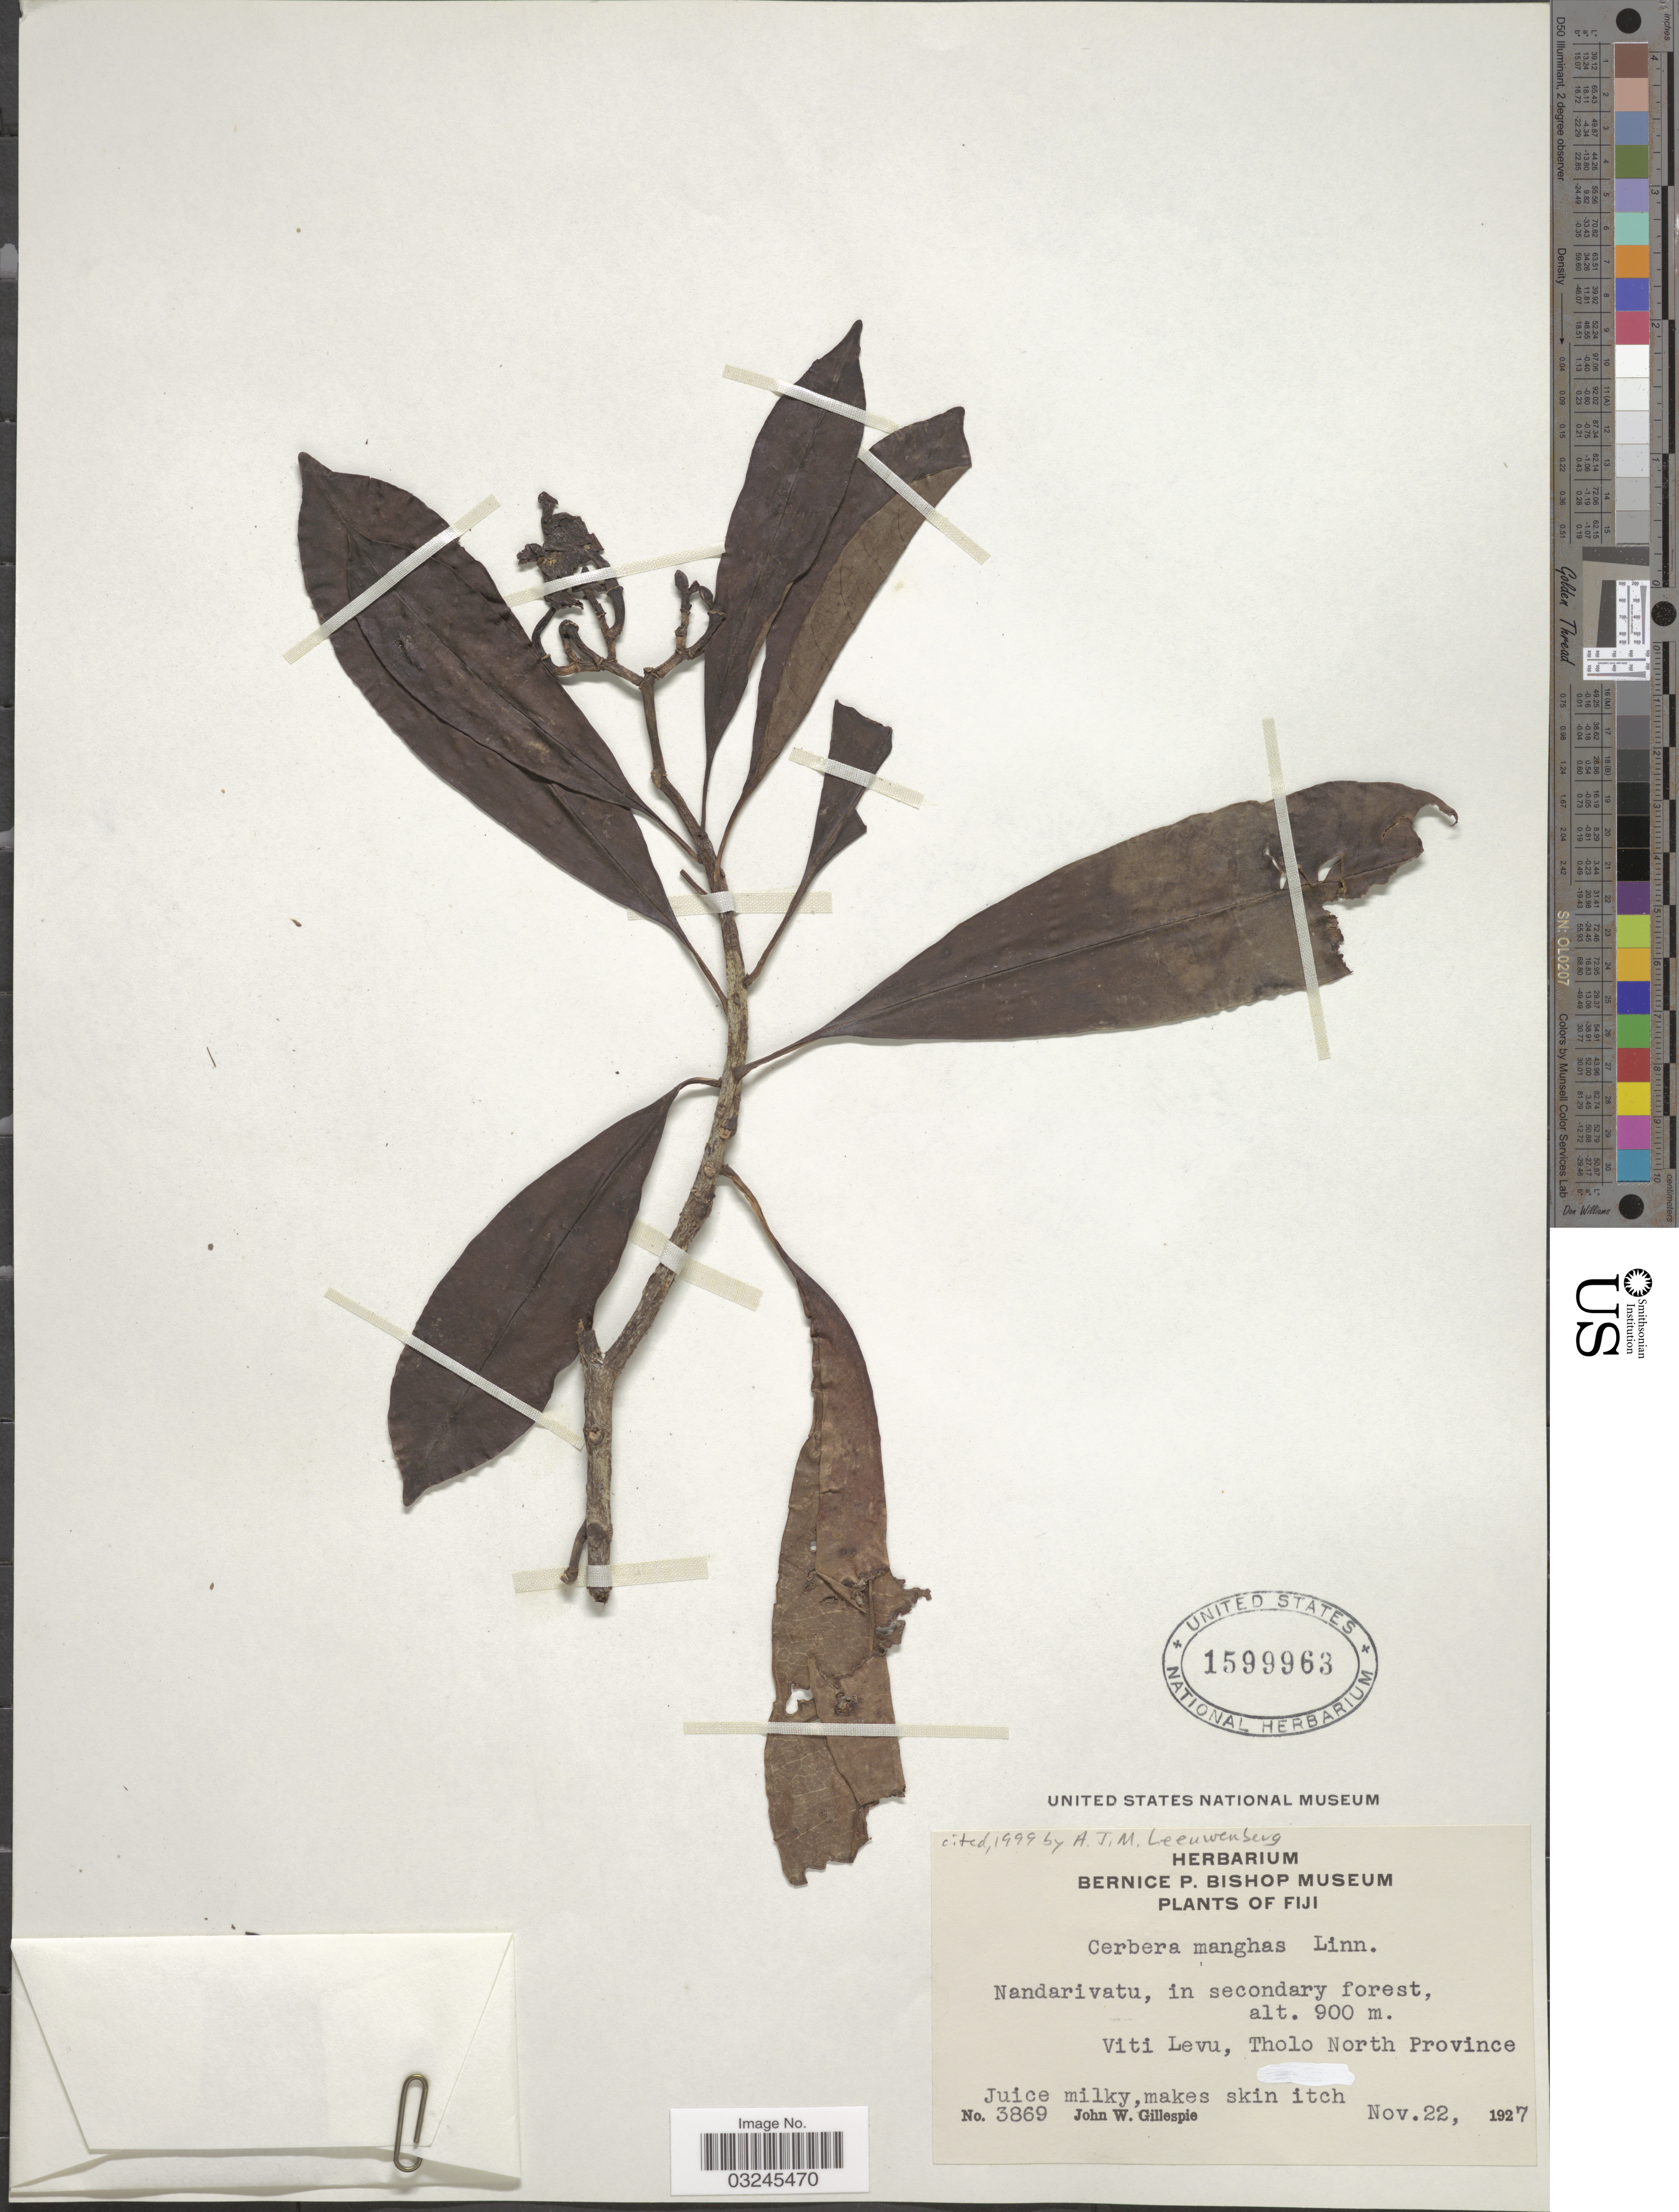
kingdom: Plantae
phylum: Tracheophyta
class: Magnoliopsida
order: Gentianales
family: Apocynaceae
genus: Cerbera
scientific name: Cerbera manghas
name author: L.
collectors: J. W. Gillespie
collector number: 3869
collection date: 1927-11-22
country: Fiji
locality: Nandarivatu. Viti Levu, Tholo North Province.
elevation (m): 900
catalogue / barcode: US 1599963